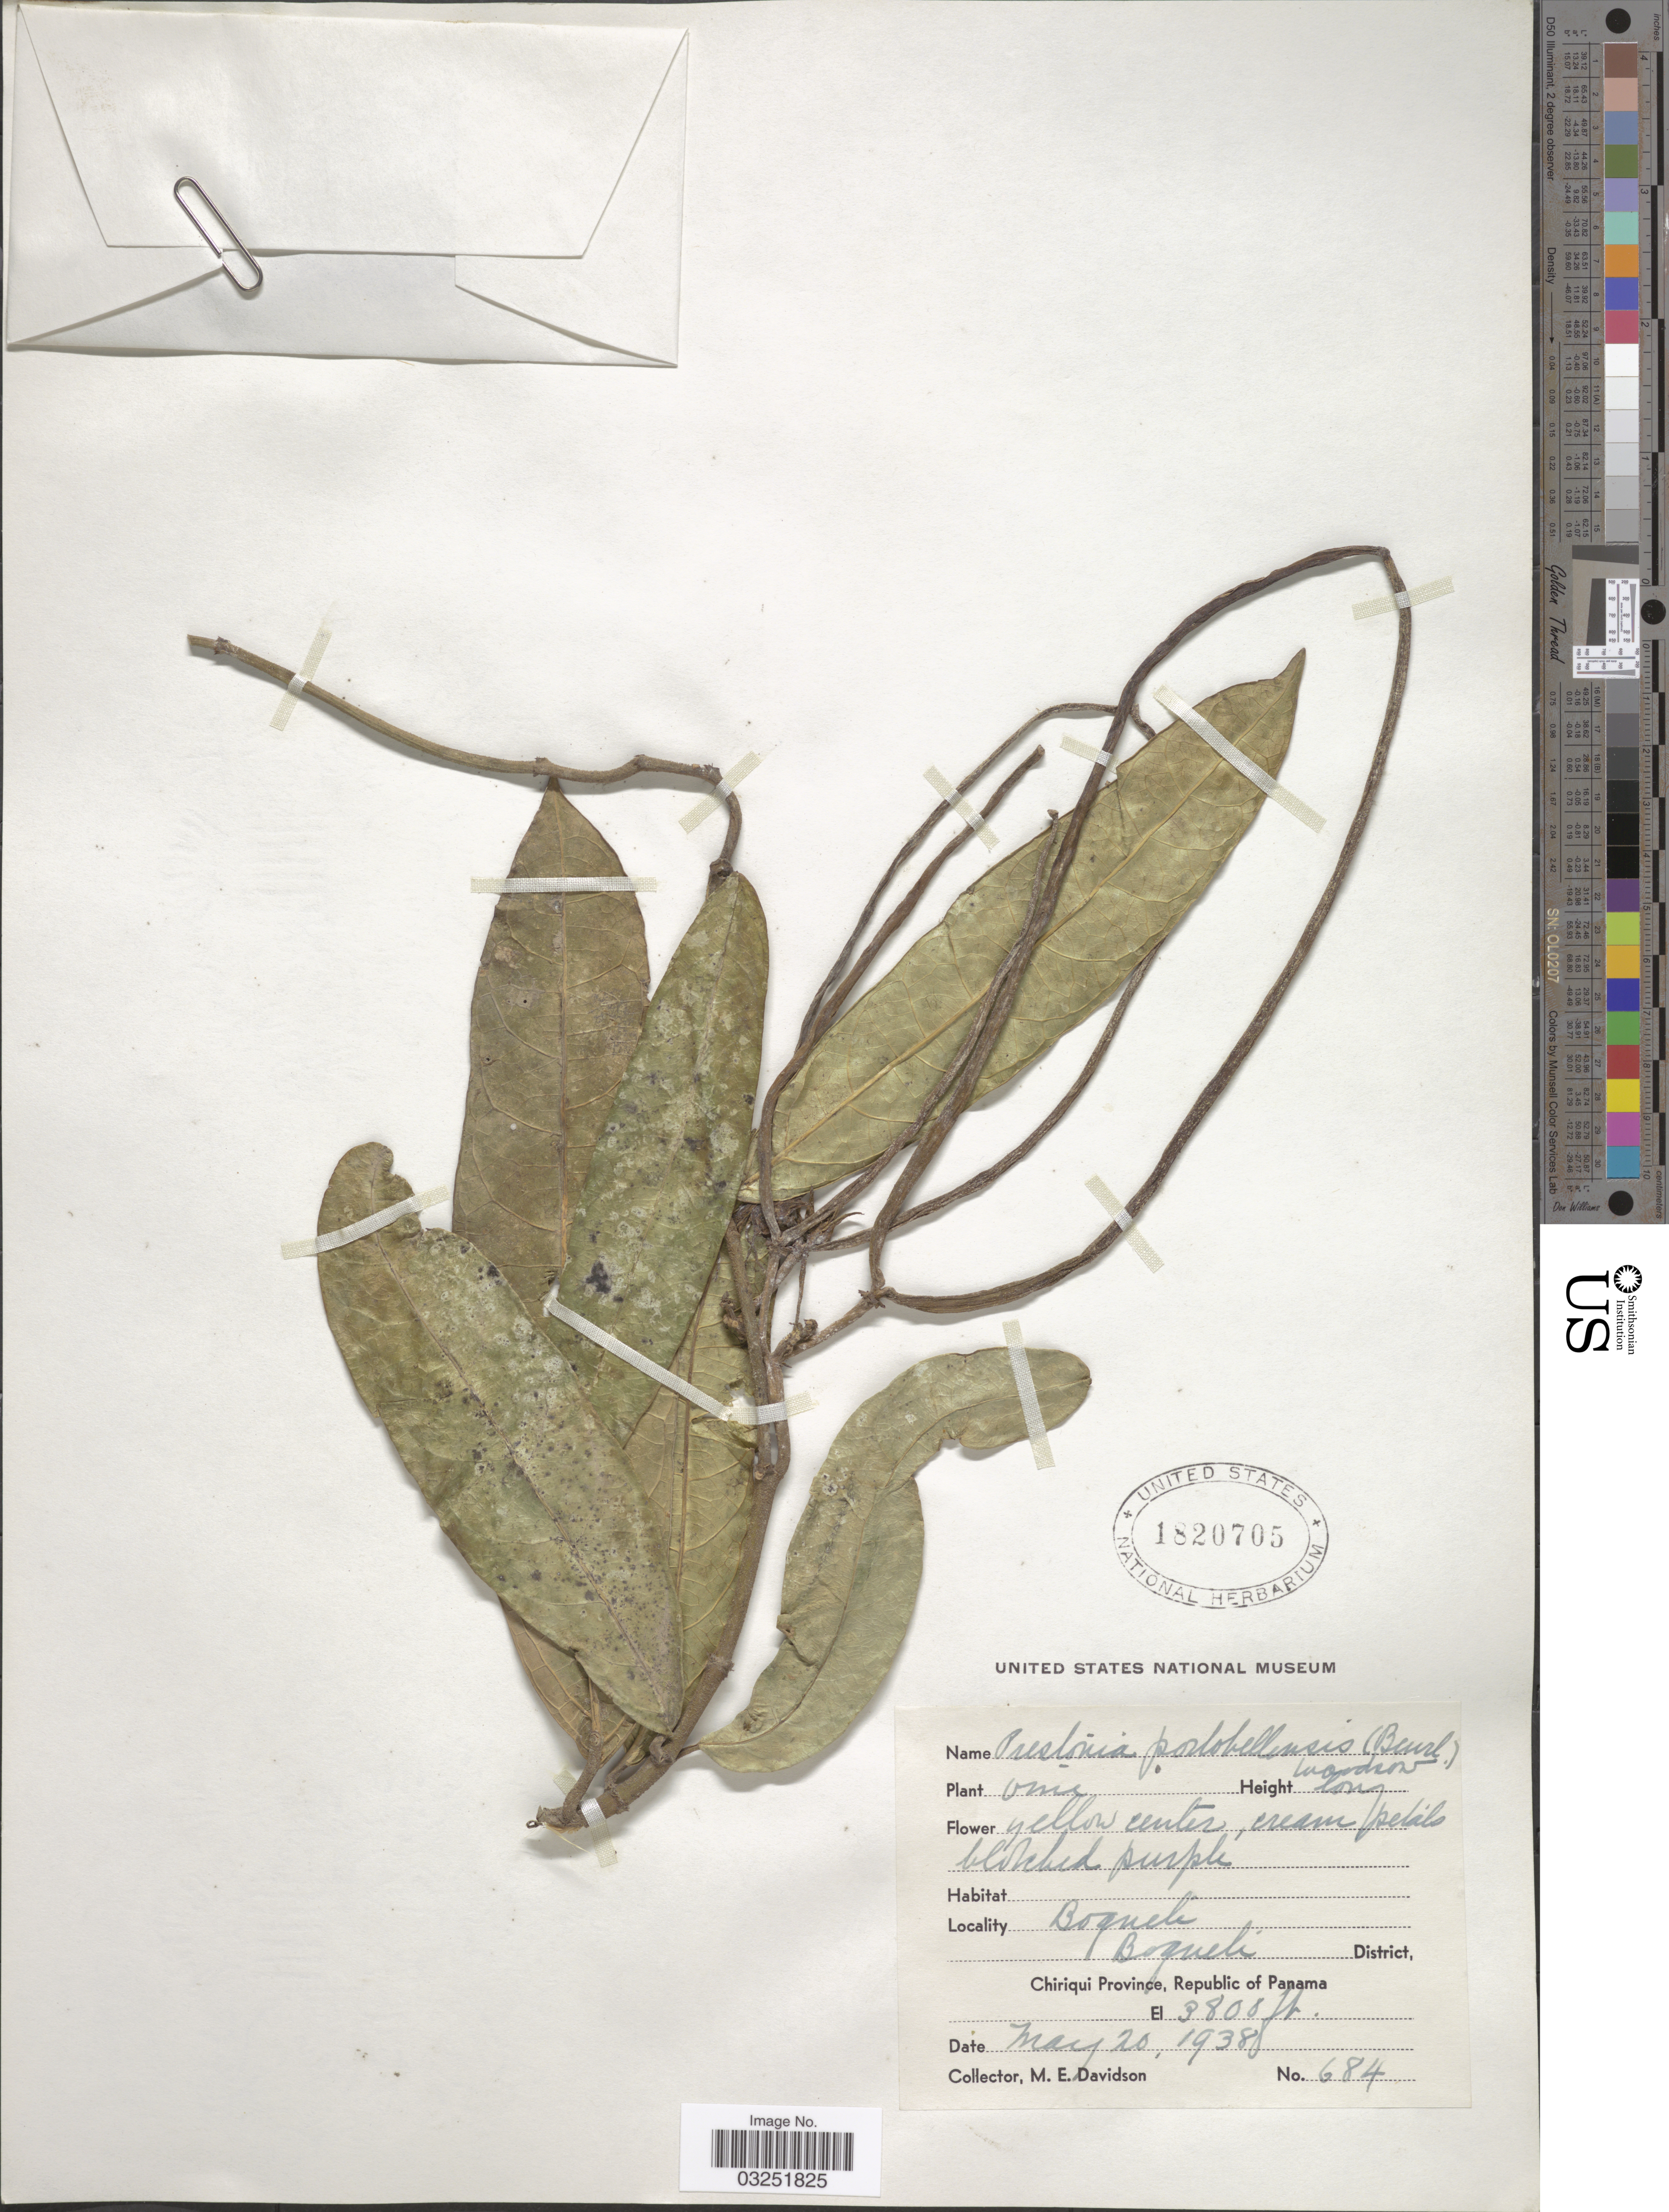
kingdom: Plantae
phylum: Tracheophyta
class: Magnoliopsida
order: Gentianales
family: Apocynaceae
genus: Prestonia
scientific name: Prestonia portobellensis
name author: (Beurl.) Woodson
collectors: M. E. Davidson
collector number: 684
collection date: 1938-05-20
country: Panama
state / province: Chiriqui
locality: Boquete, Boquete District.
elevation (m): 1158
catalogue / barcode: US 1820705